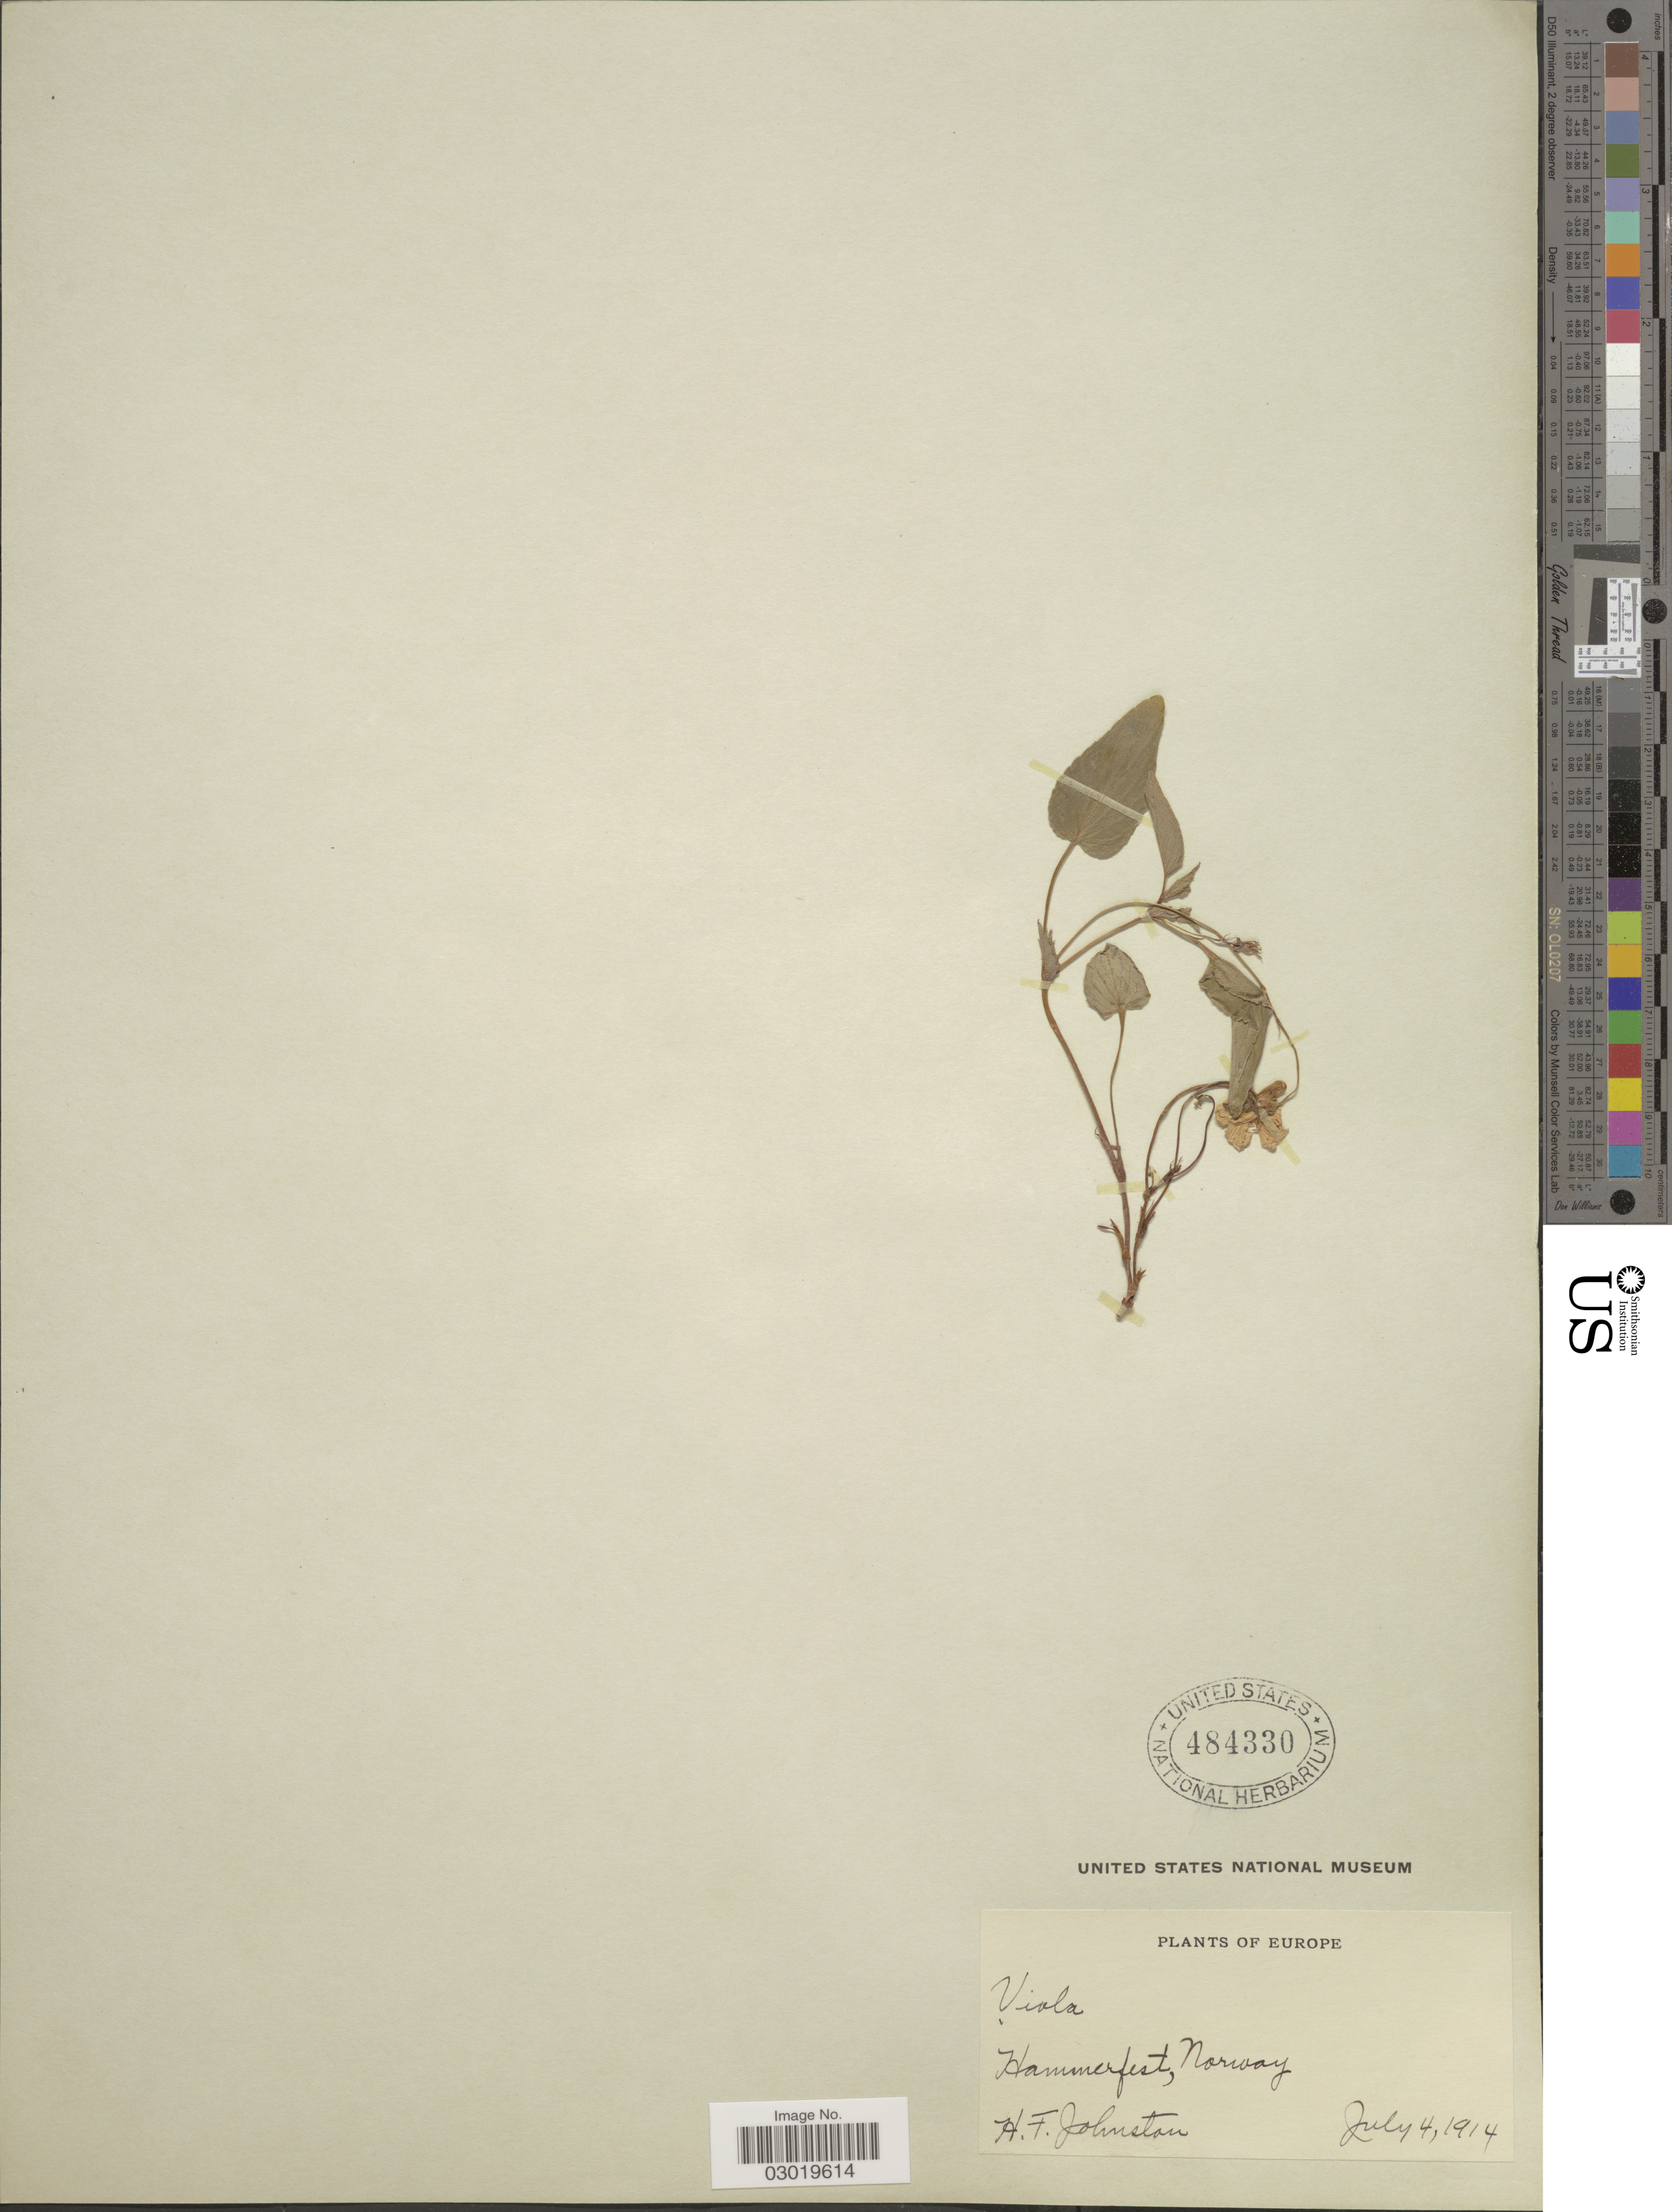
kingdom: Plantae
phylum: Tracheophyta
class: Magnoliopsida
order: Malpighiales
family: Violaceae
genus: Viola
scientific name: Viola sp.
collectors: H. Johnston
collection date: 1914-07-04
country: Norway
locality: Europe. Hammerfest, Norway.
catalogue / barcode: US 484330